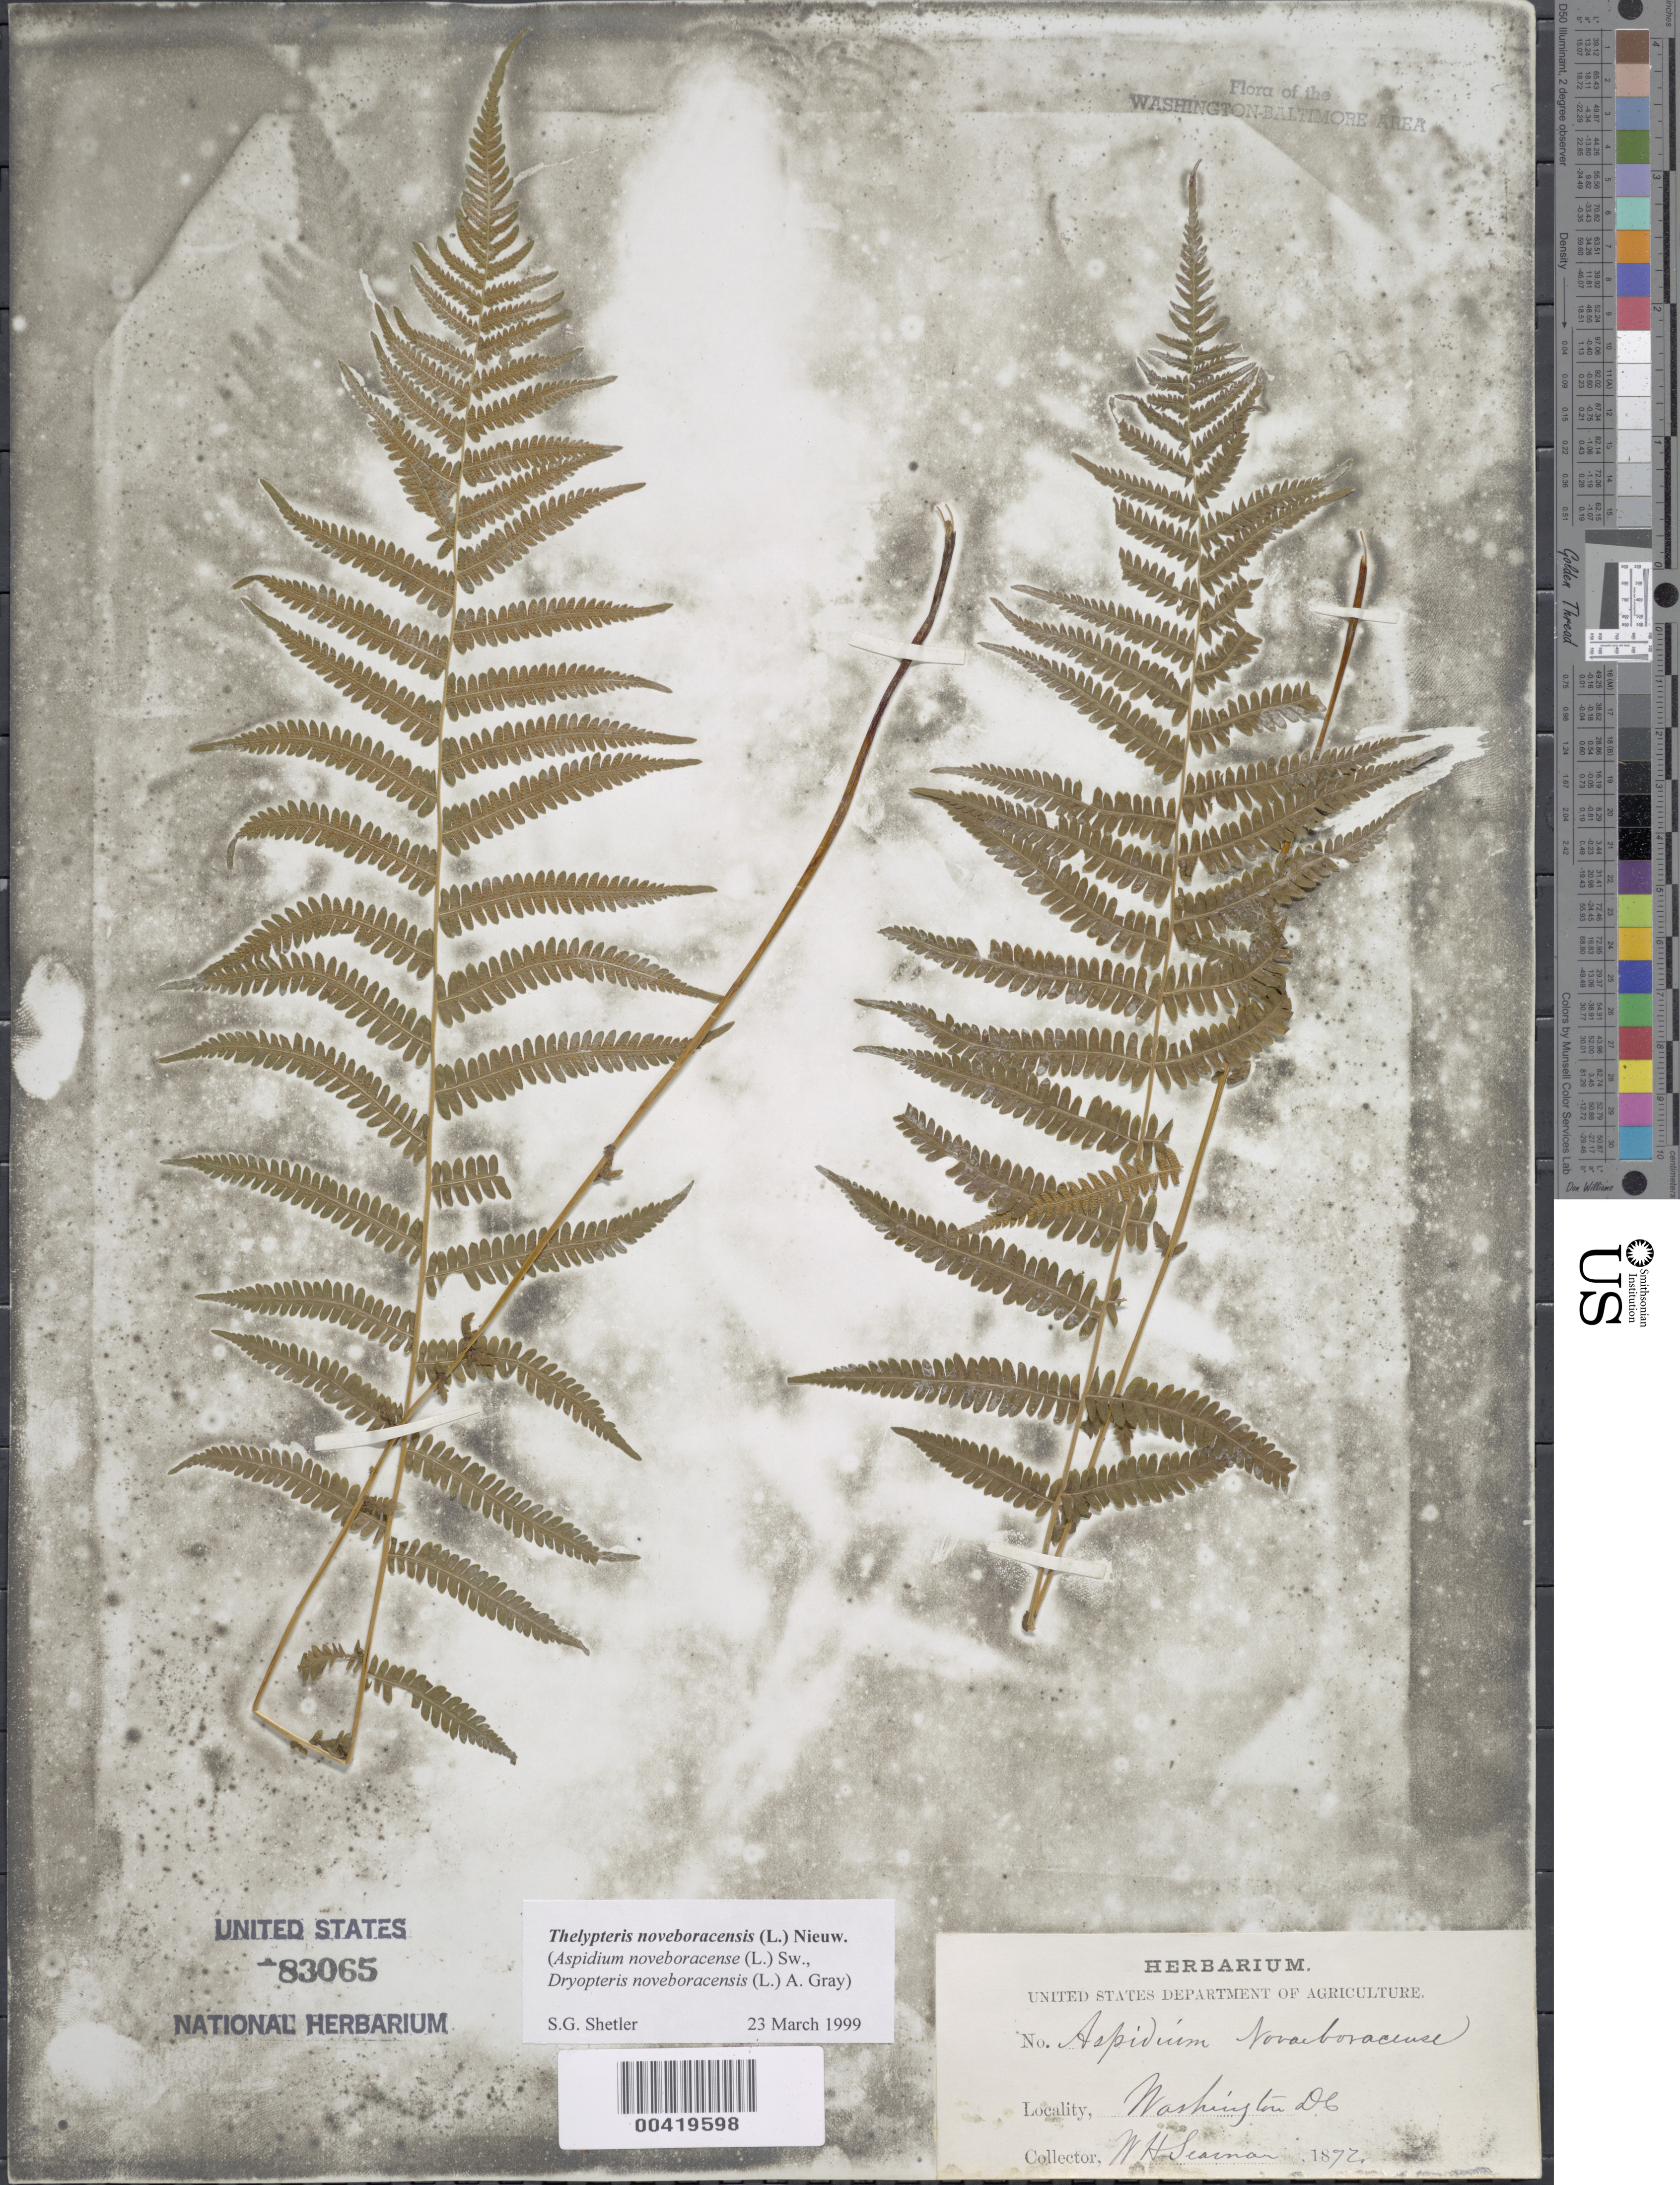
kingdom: Plantae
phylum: Tracheophyta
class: Polypodiopsida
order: Polypodiales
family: Thelypteridaceae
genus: Parathelypteris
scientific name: Parathelypteris noveboracensis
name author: (L.) Ching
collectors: W. Seaman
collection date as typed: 1872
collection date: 1872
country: United States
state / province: District of Columbia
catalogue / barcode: US 83065